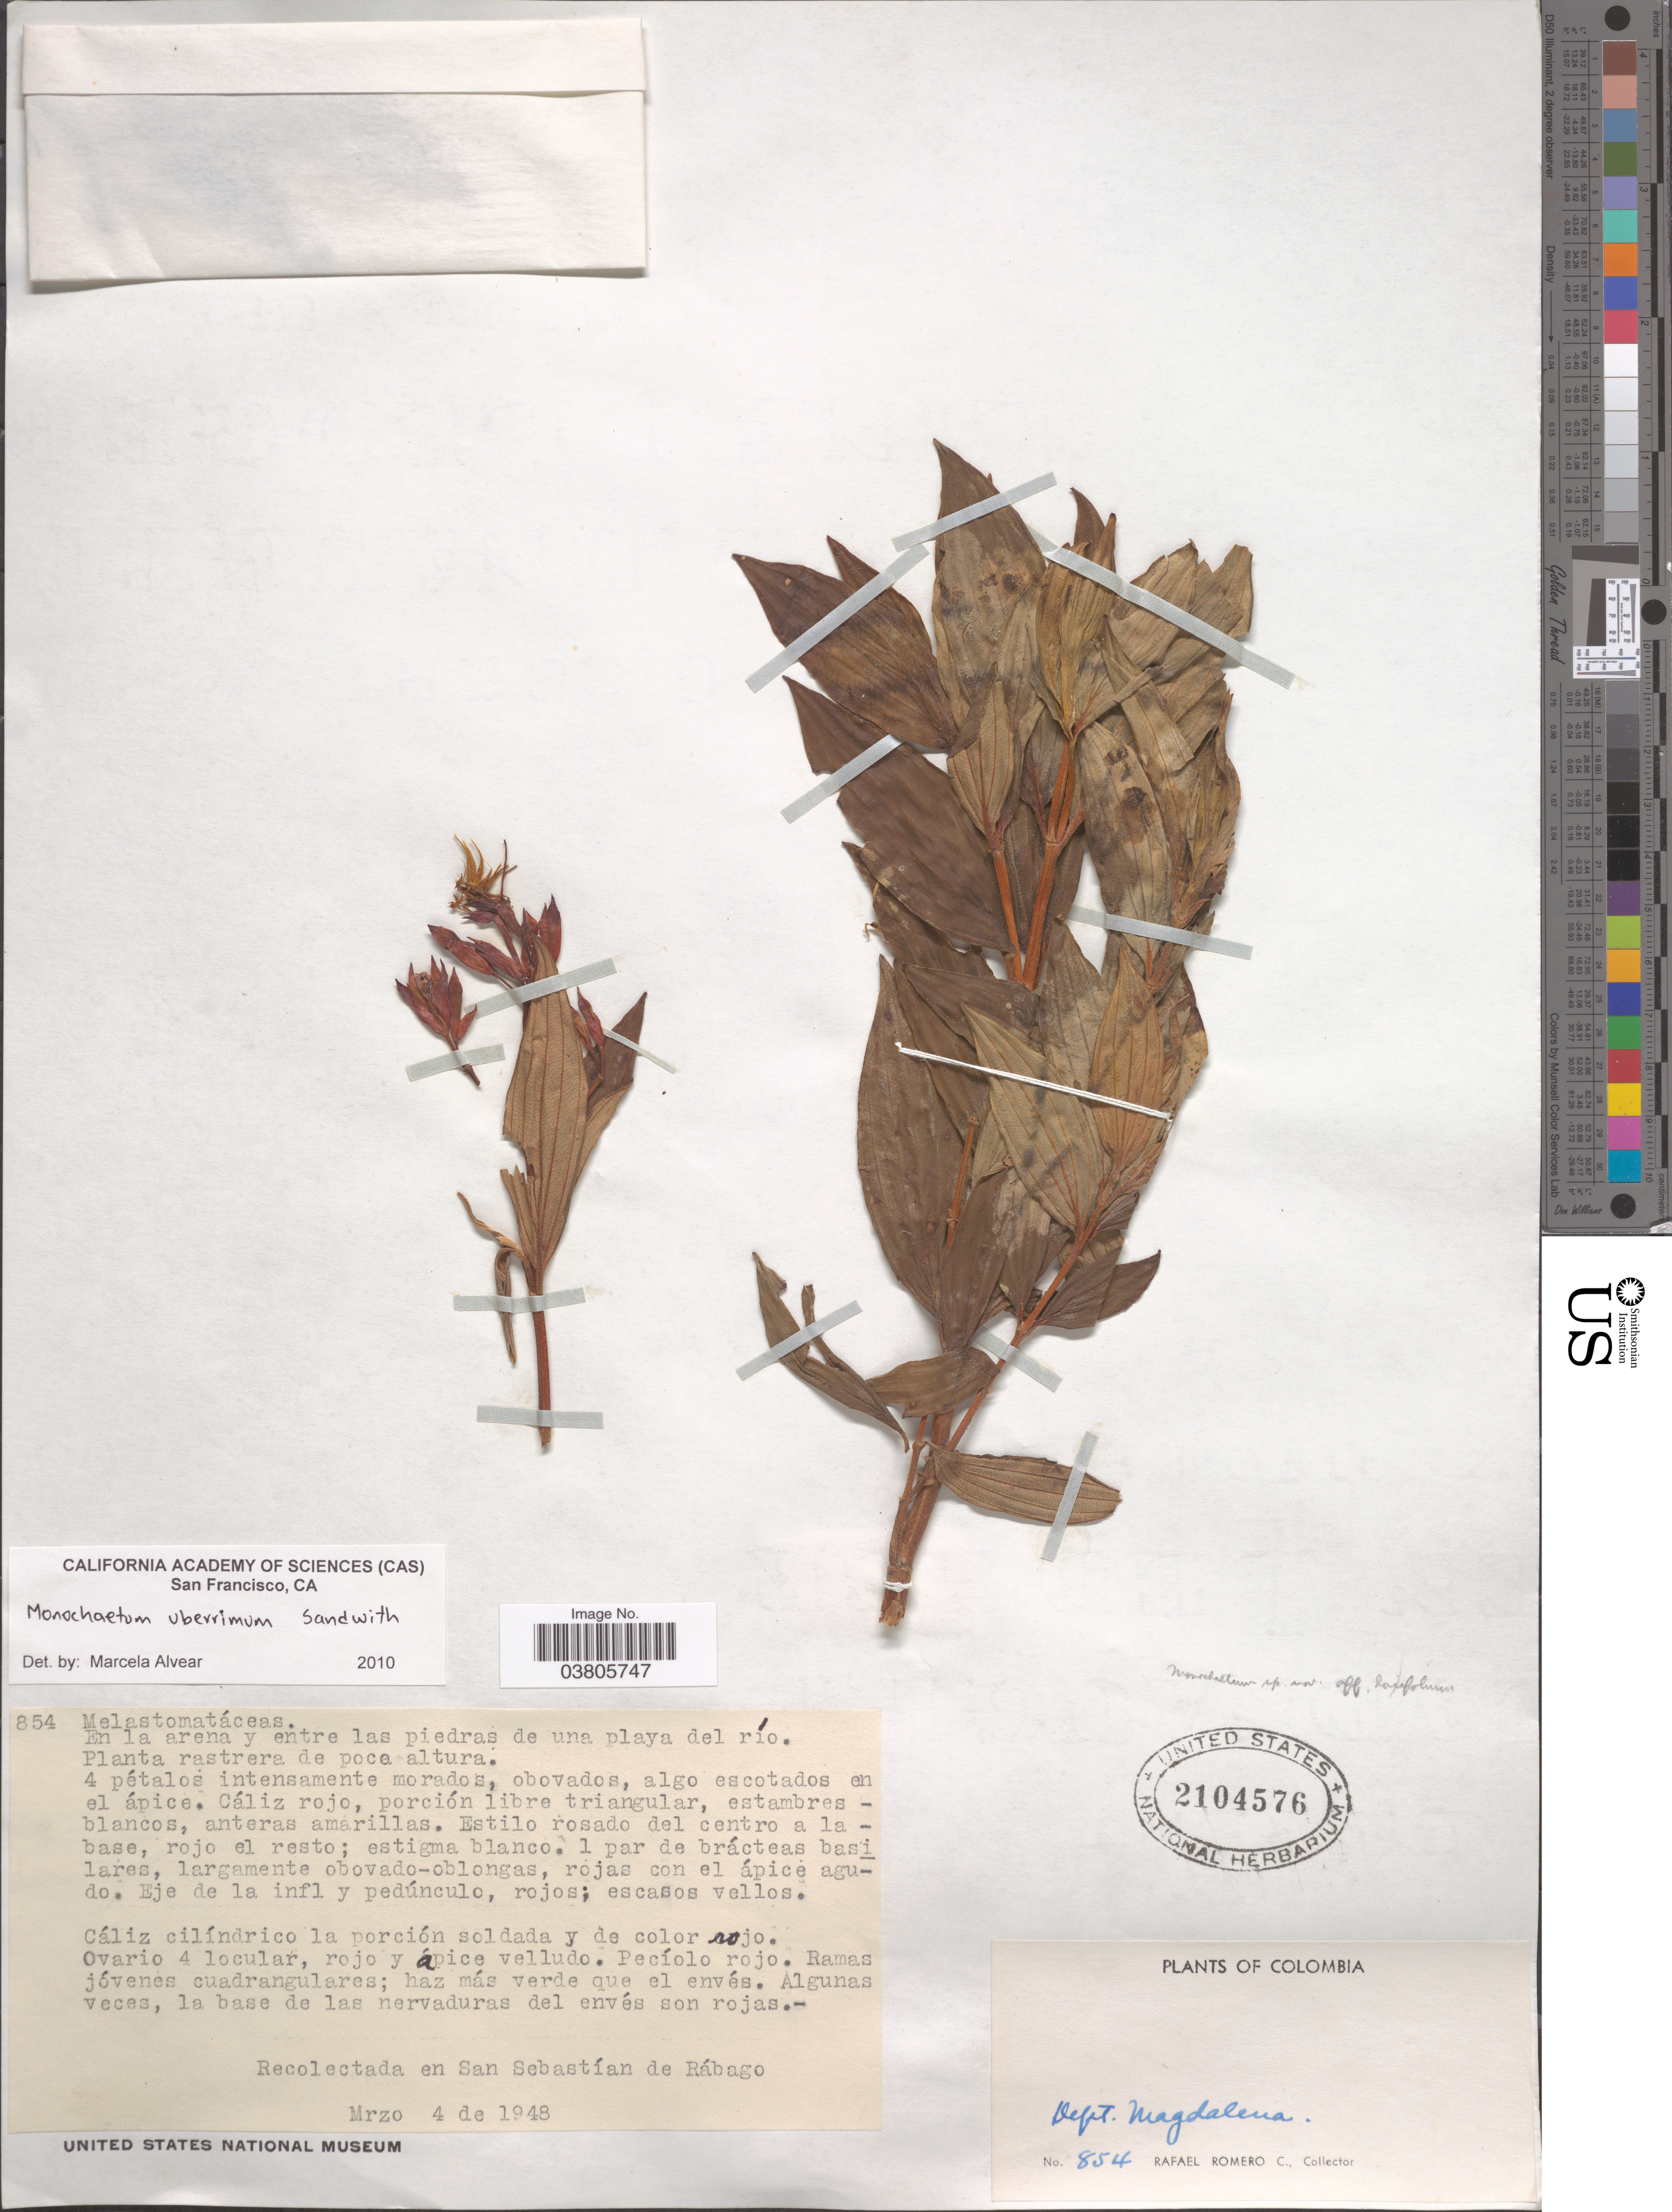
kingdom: Plantae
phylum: Tracheophyta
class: Magnoliopsida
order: Myrtales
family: Melastomataceae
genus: Monochaetum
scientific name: Monochaetum uberrimum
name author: Sandwith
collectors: R. Romero Castañeda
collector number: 854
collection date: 1948-03-04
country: Colombia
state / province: Magdalena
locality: Dept. Magdalena. San Sebastían de Rábago.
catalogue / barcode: US 2104576